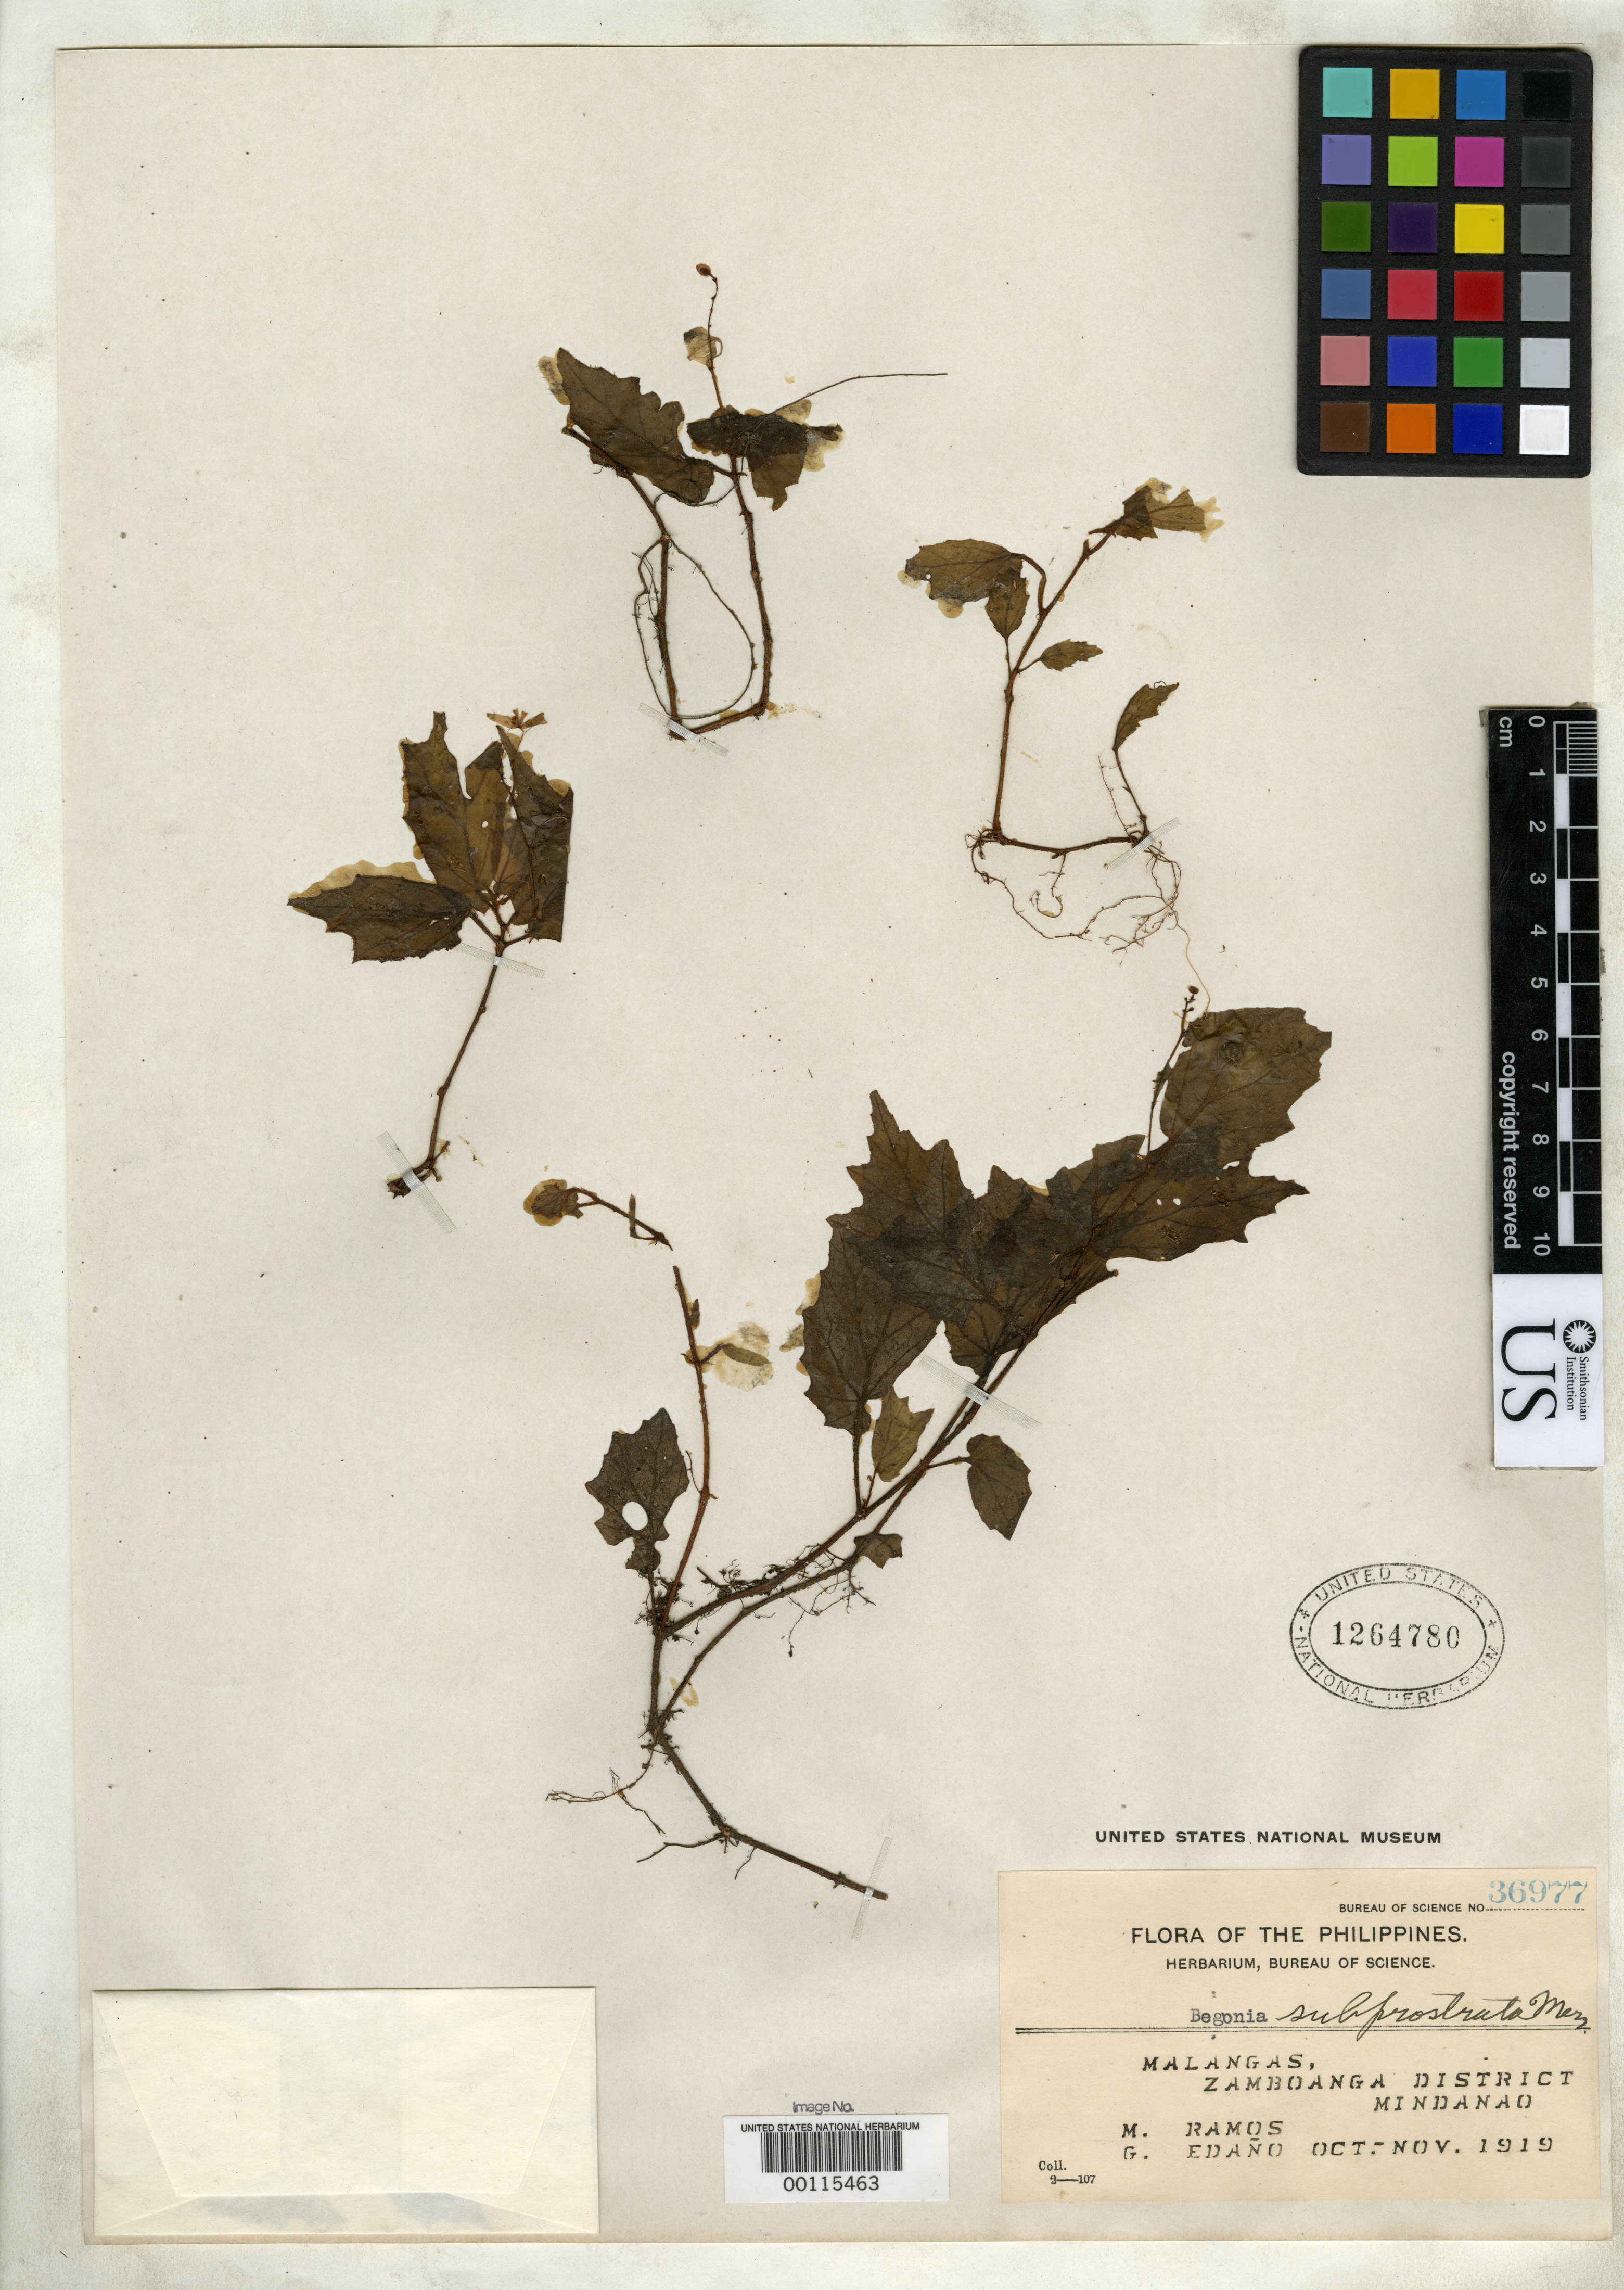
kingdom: Plantae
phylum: Tracheophyta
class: Magnoliopsida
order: Cucurbitales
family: Begoniaceae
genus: Begonia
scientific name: Begonia subprostrata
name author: Merr.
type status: Isotype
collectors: M. Ramos & G. E. Edaño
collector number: Bur. Sci. 36977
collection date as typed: Nov 1919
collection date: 1919-11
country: Philippines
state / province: Zamboanga Peninsula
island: Mindanao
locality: Malangas.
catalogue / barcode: US 1264780